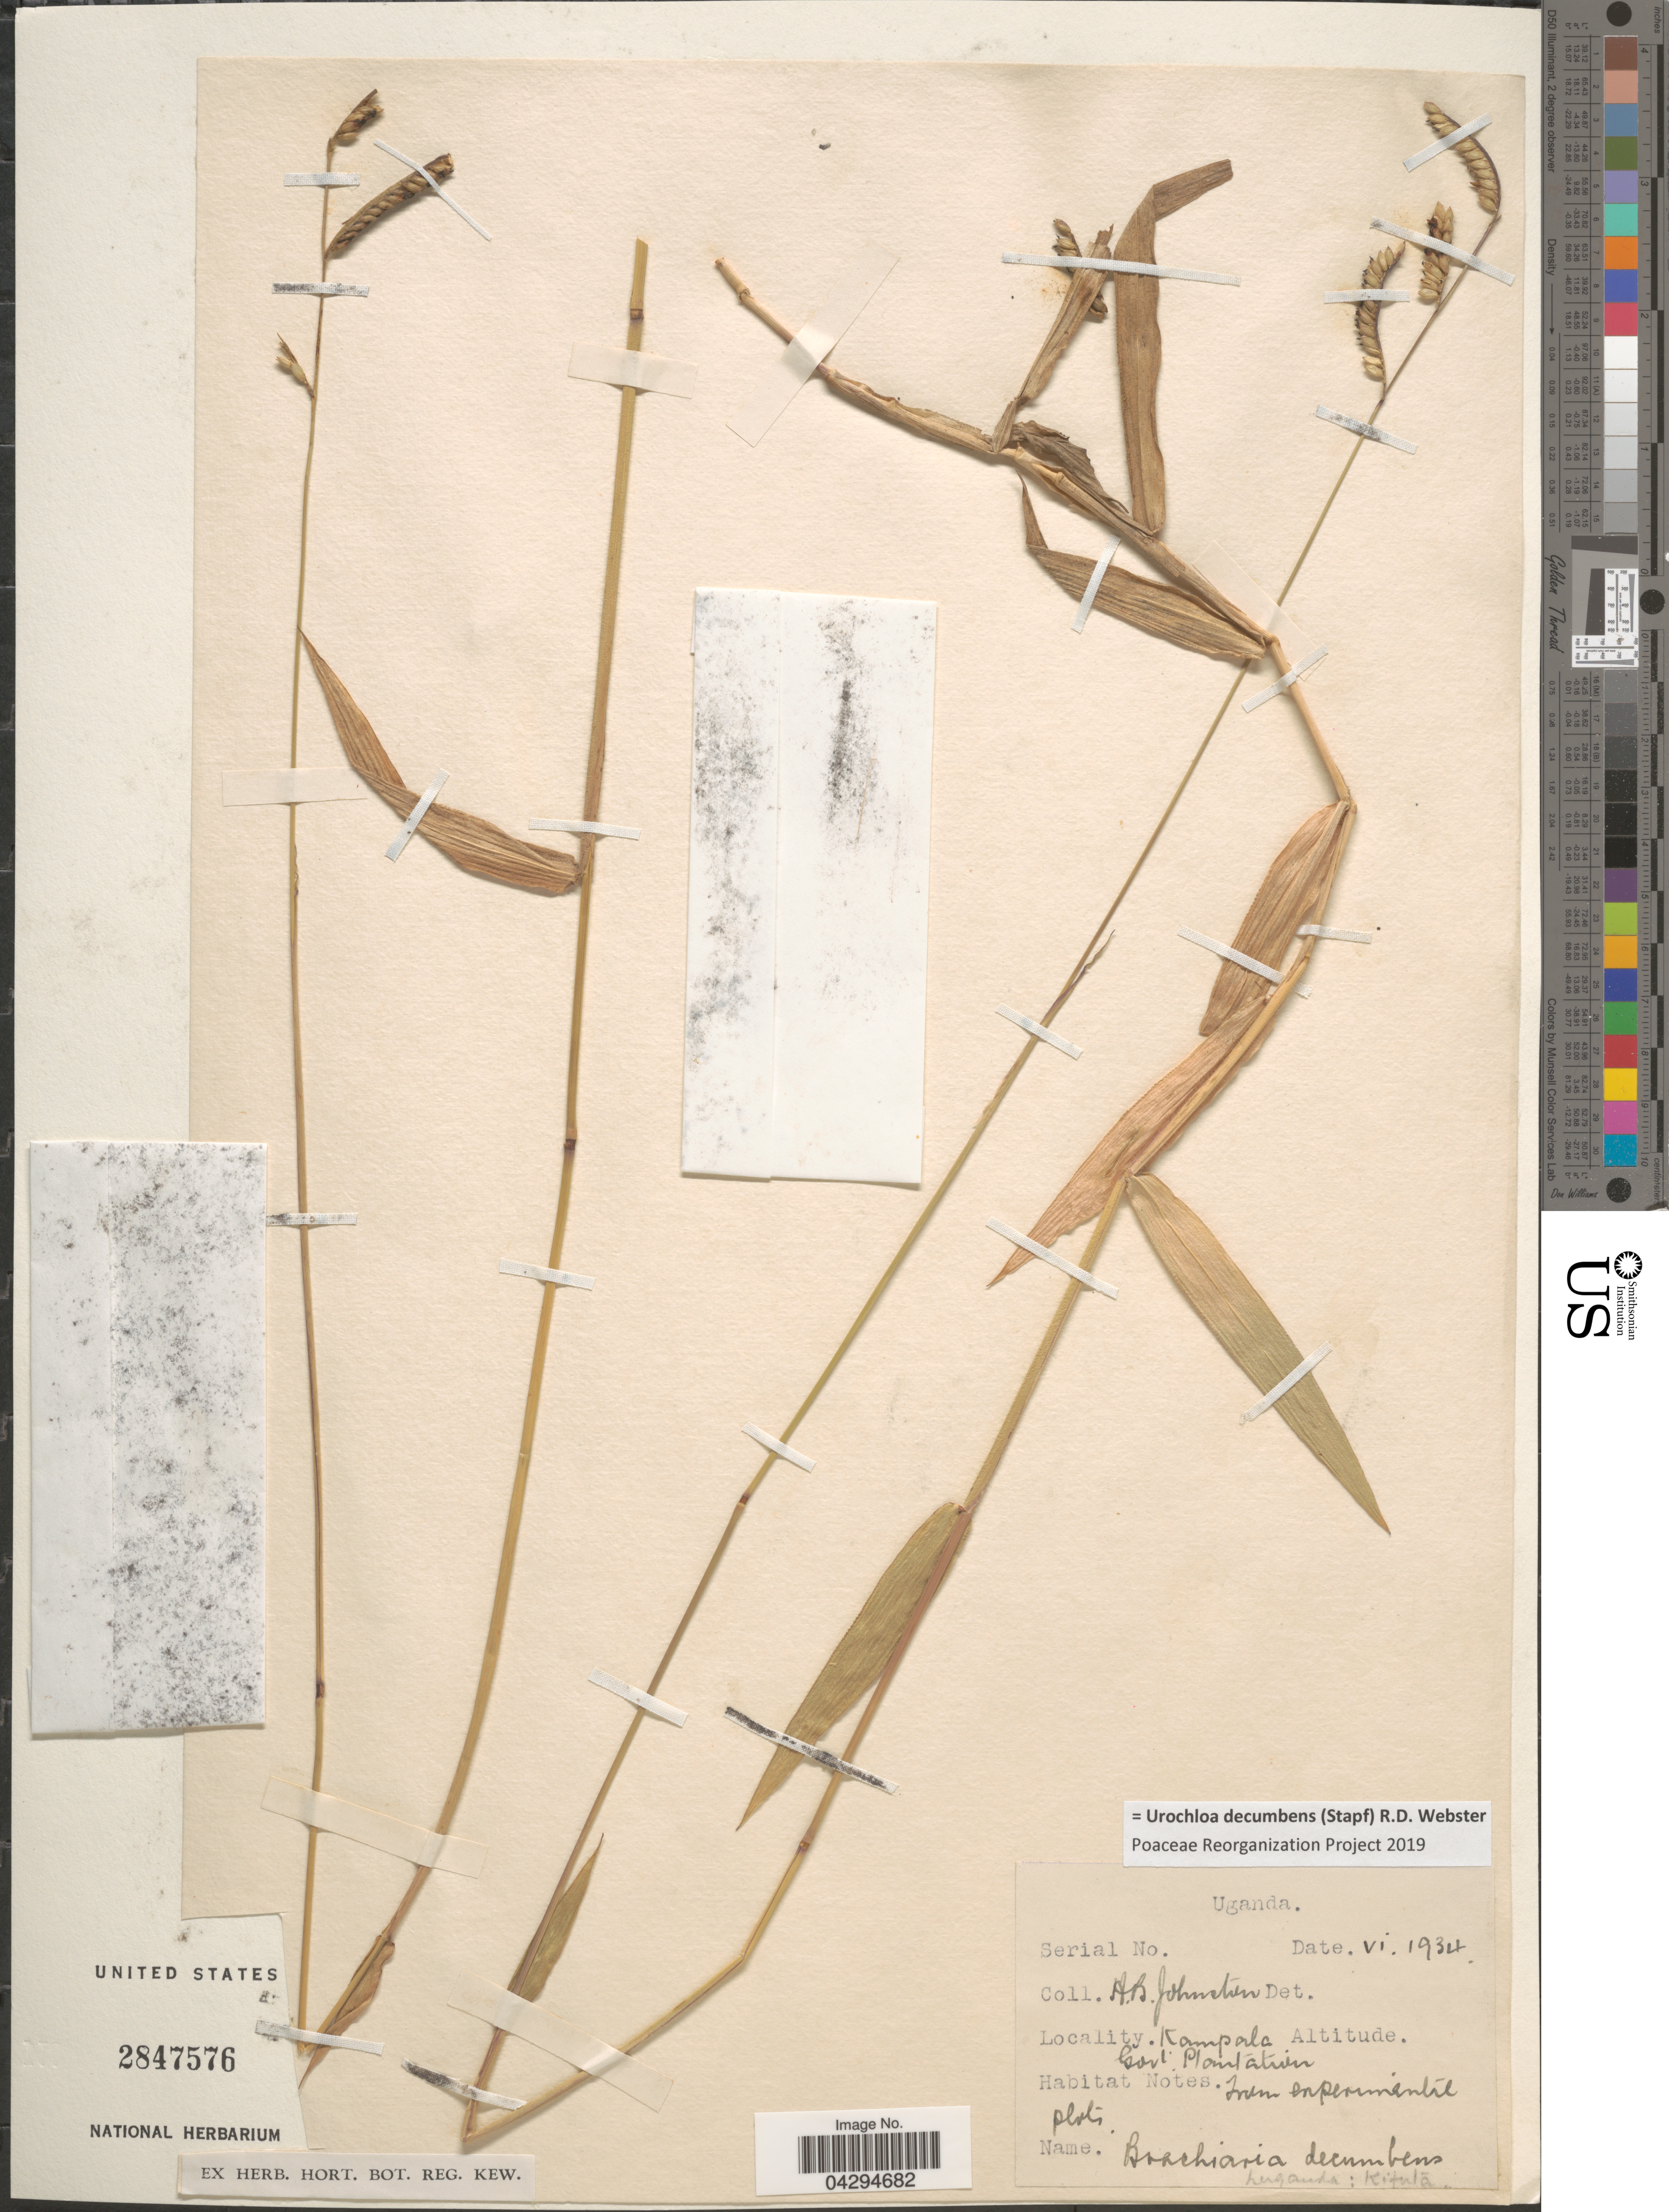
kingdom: Plantae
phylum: Tracheophyta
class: Liliopsida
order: Poales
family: Poaceae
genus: Urochloa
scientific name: Urochloa decumbens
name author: (Stapf) R.D. Webster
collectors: A. H. Johnston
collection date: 1934-06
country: Uganda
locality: Kampala. Gard. Plantation.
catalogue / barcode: US 2847576